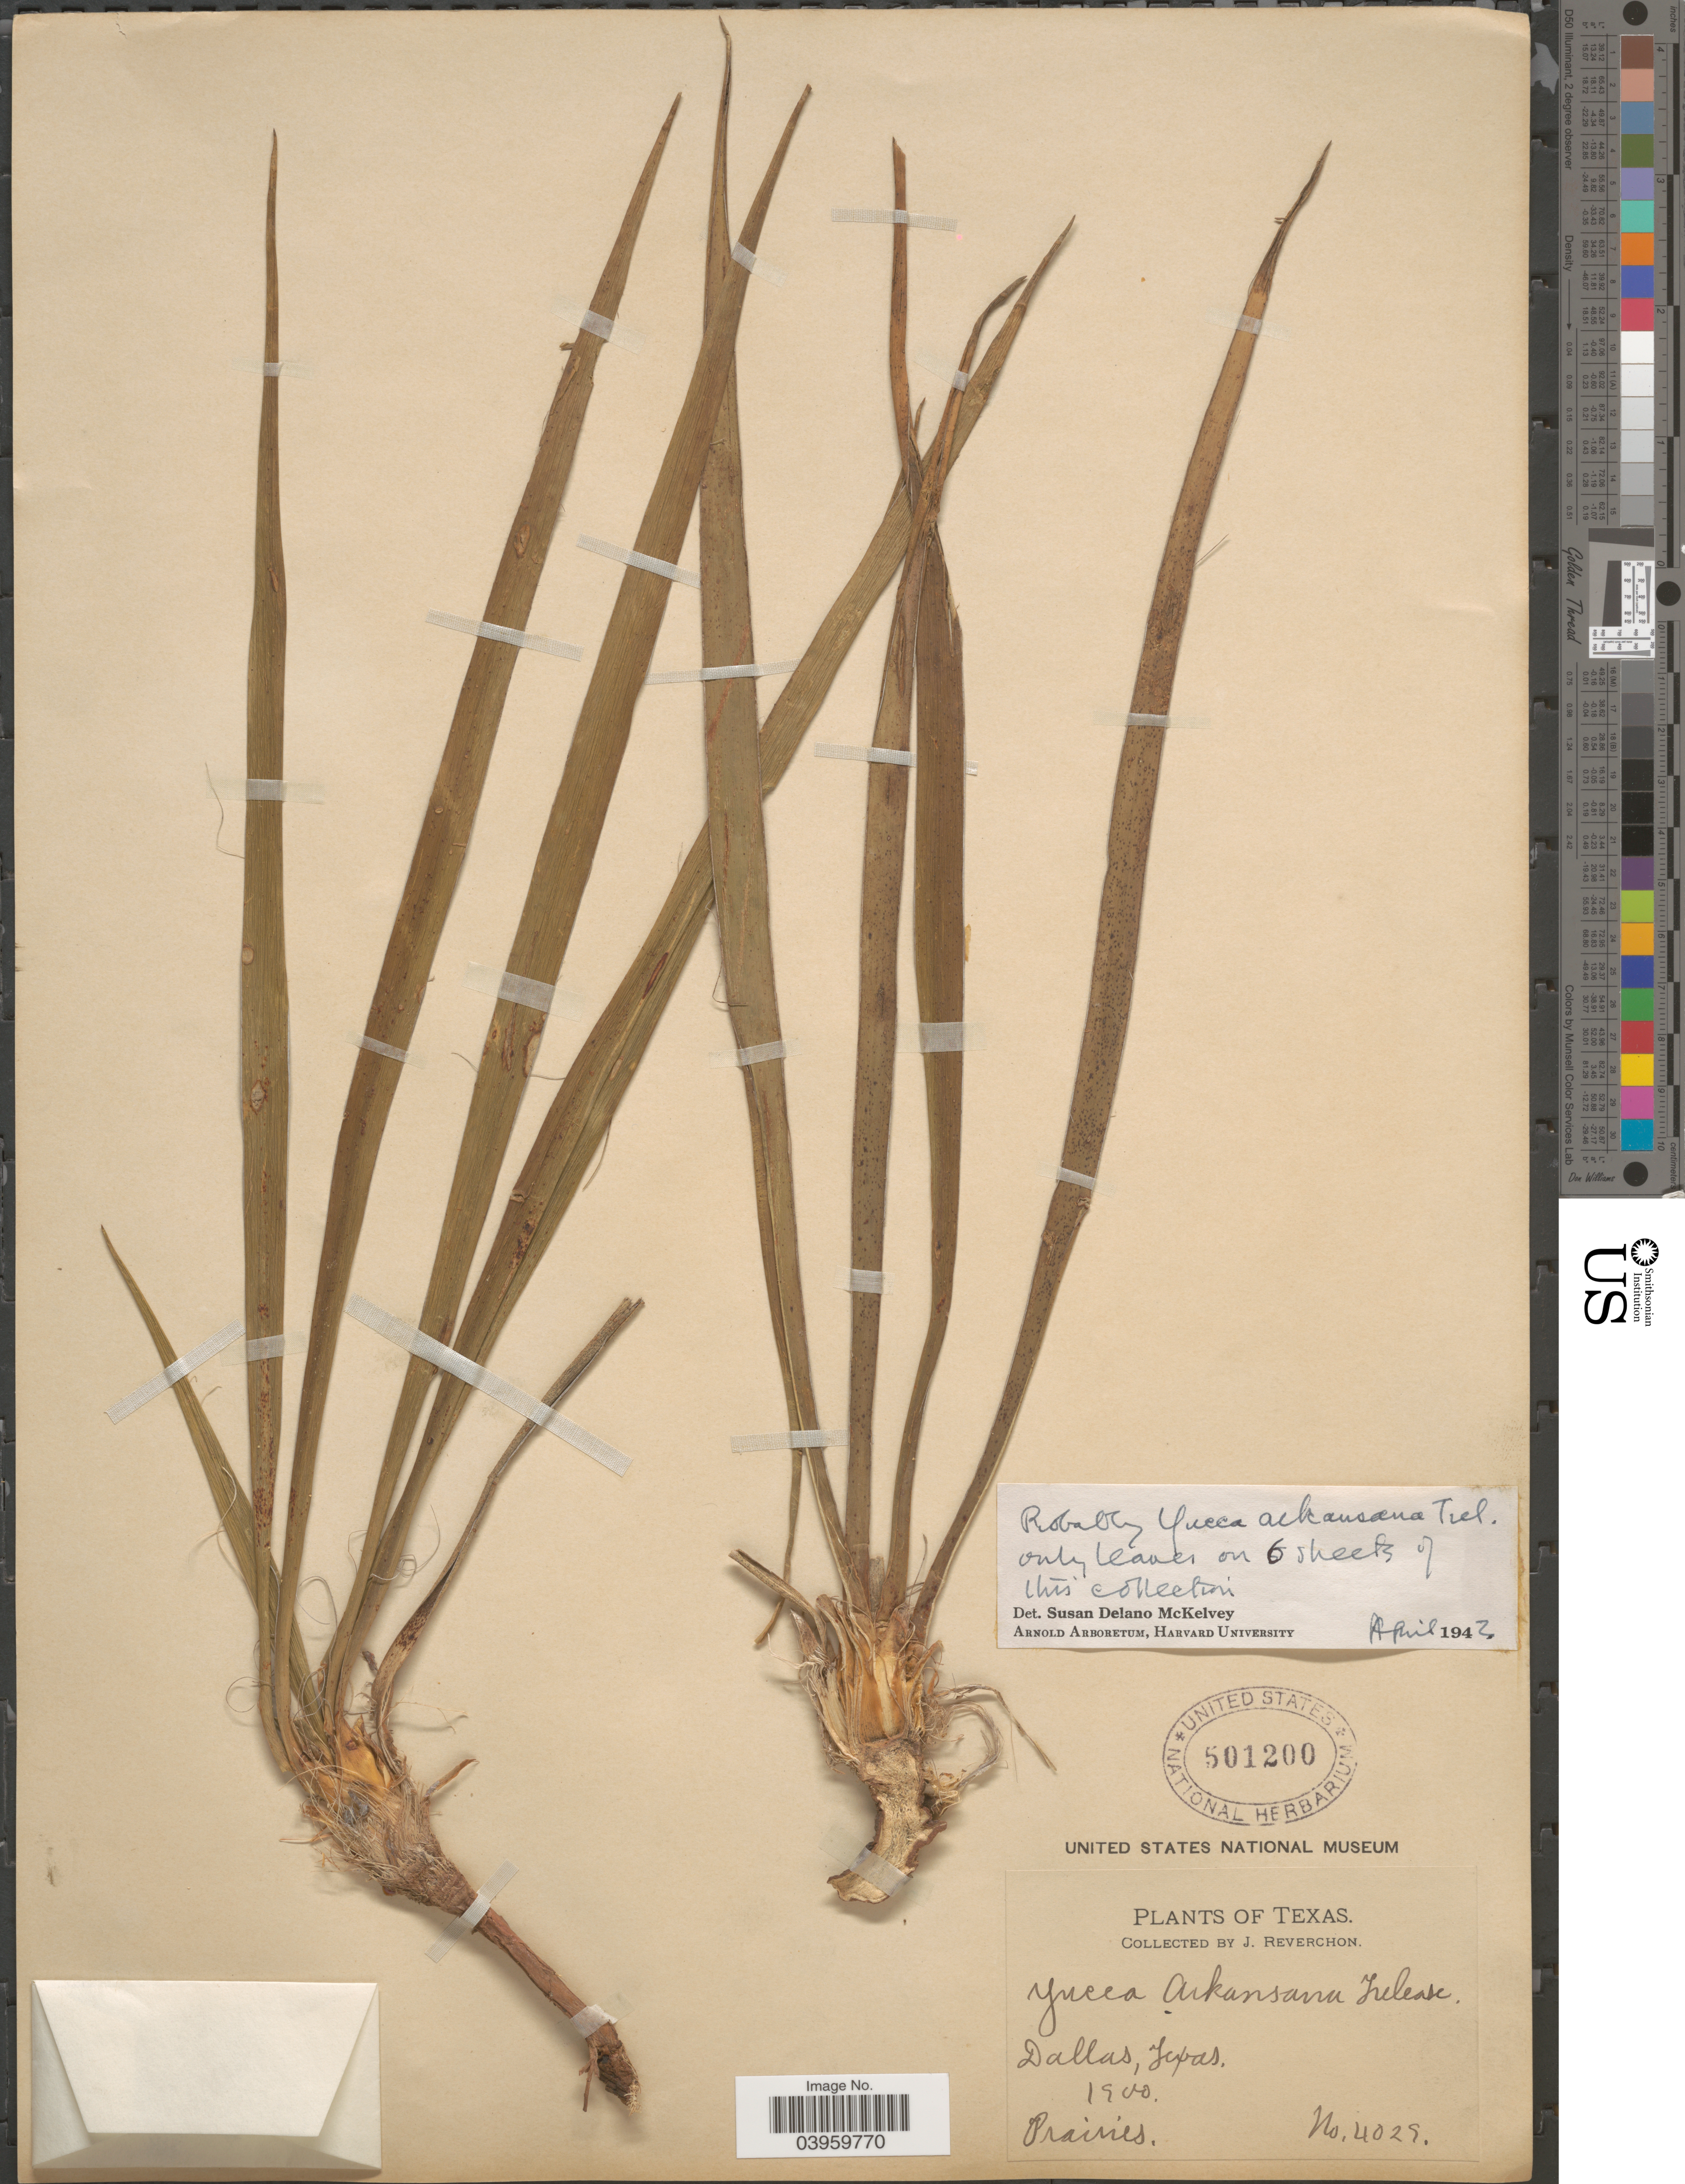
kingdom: Plantae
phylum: Tracheophyta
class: Liliopsida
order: Asparagales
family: Asparagaceae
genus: Yucca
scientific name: Yucca arkansana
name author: Trel.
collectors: J. Reverchon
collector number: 4029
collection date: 1900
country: United States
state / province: Texas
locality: Dallas.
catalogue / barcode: US 501200